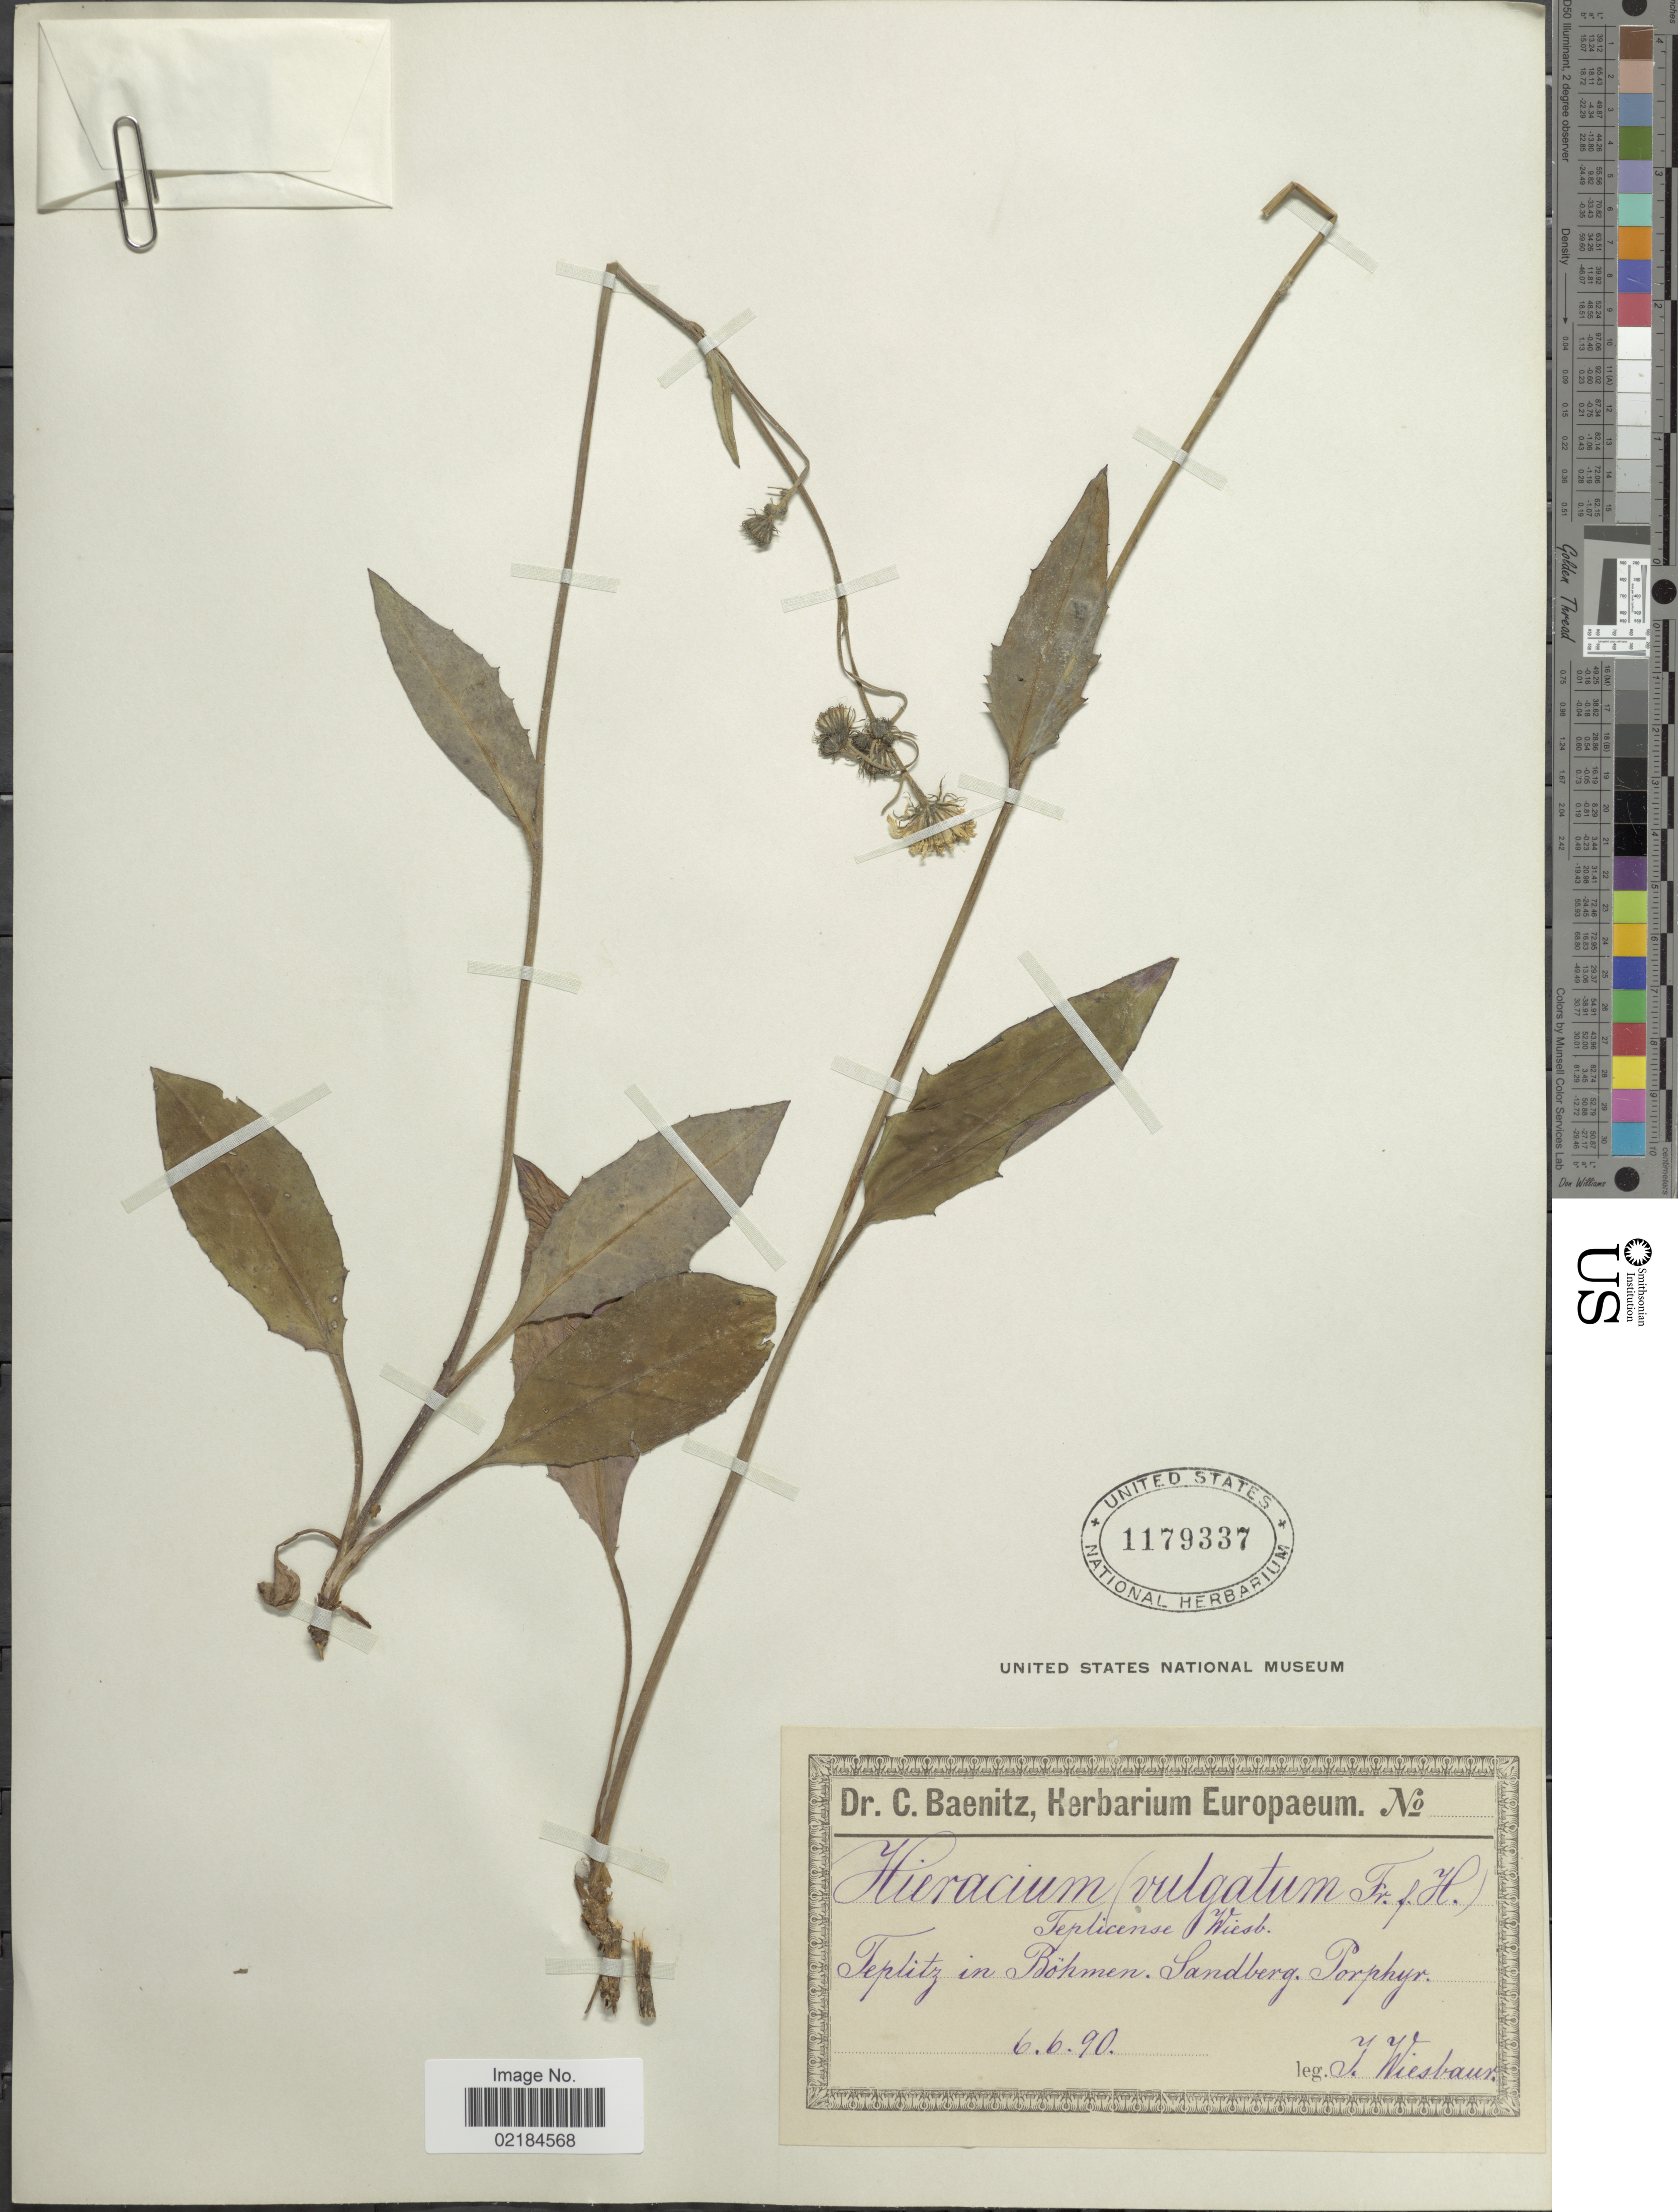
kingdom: Plantae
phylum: Tracheophyta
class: Magnoliopsida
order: Asterales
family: Asteraceae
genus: Hieracium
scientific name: Hieracium vulgatum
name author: Fr.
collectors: J. Wiesbaur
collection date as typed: Transcribed d/m/y: 6/9/90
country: Czechia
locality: Feptitz in Bohmen, Sandberg Porphyr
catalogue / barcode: US 1179337